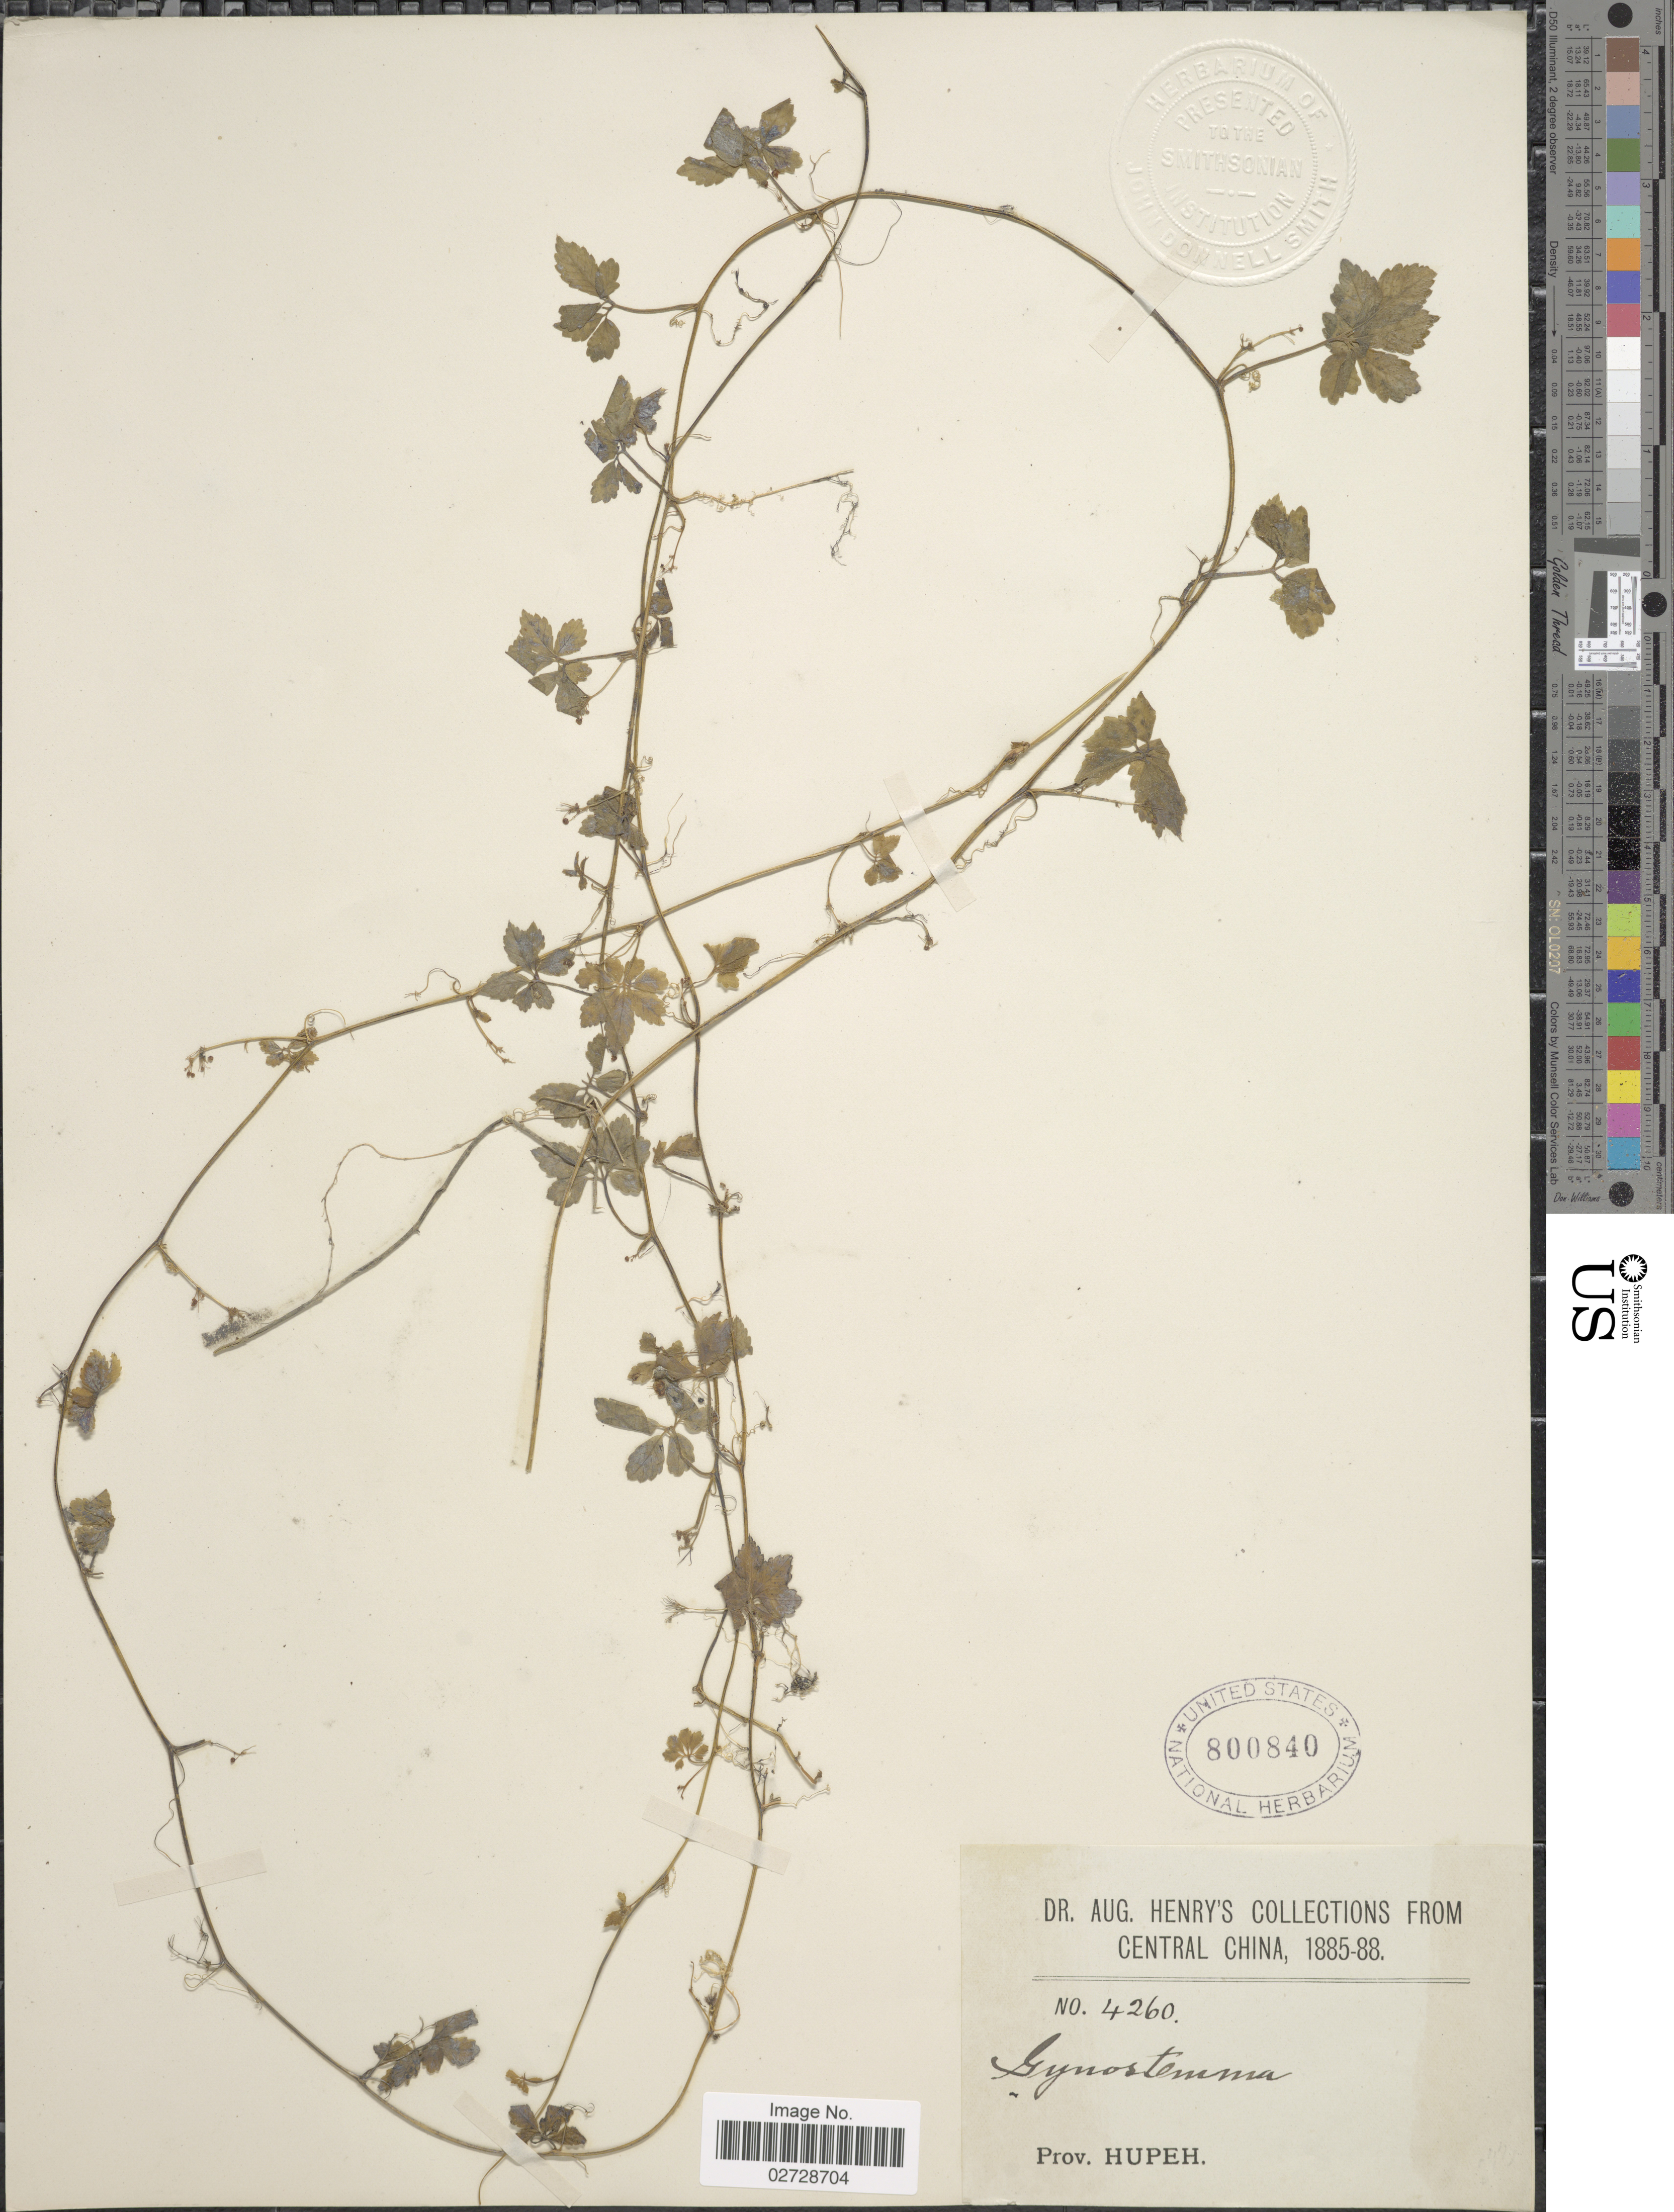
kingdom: Plantae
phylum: Tracheophyta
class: Magnoliopsida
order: Cucurbitales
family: Cucurbitaceae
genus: Gynostemma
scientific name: Gynostemma pentaphyllum var. pentaphyllum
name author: (Thunb.) Makino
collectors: A. Henry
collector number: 4260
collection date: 1885/1888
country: China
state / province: Hubei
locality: Central China. Prov. Hupeh.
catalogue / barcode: US 800840